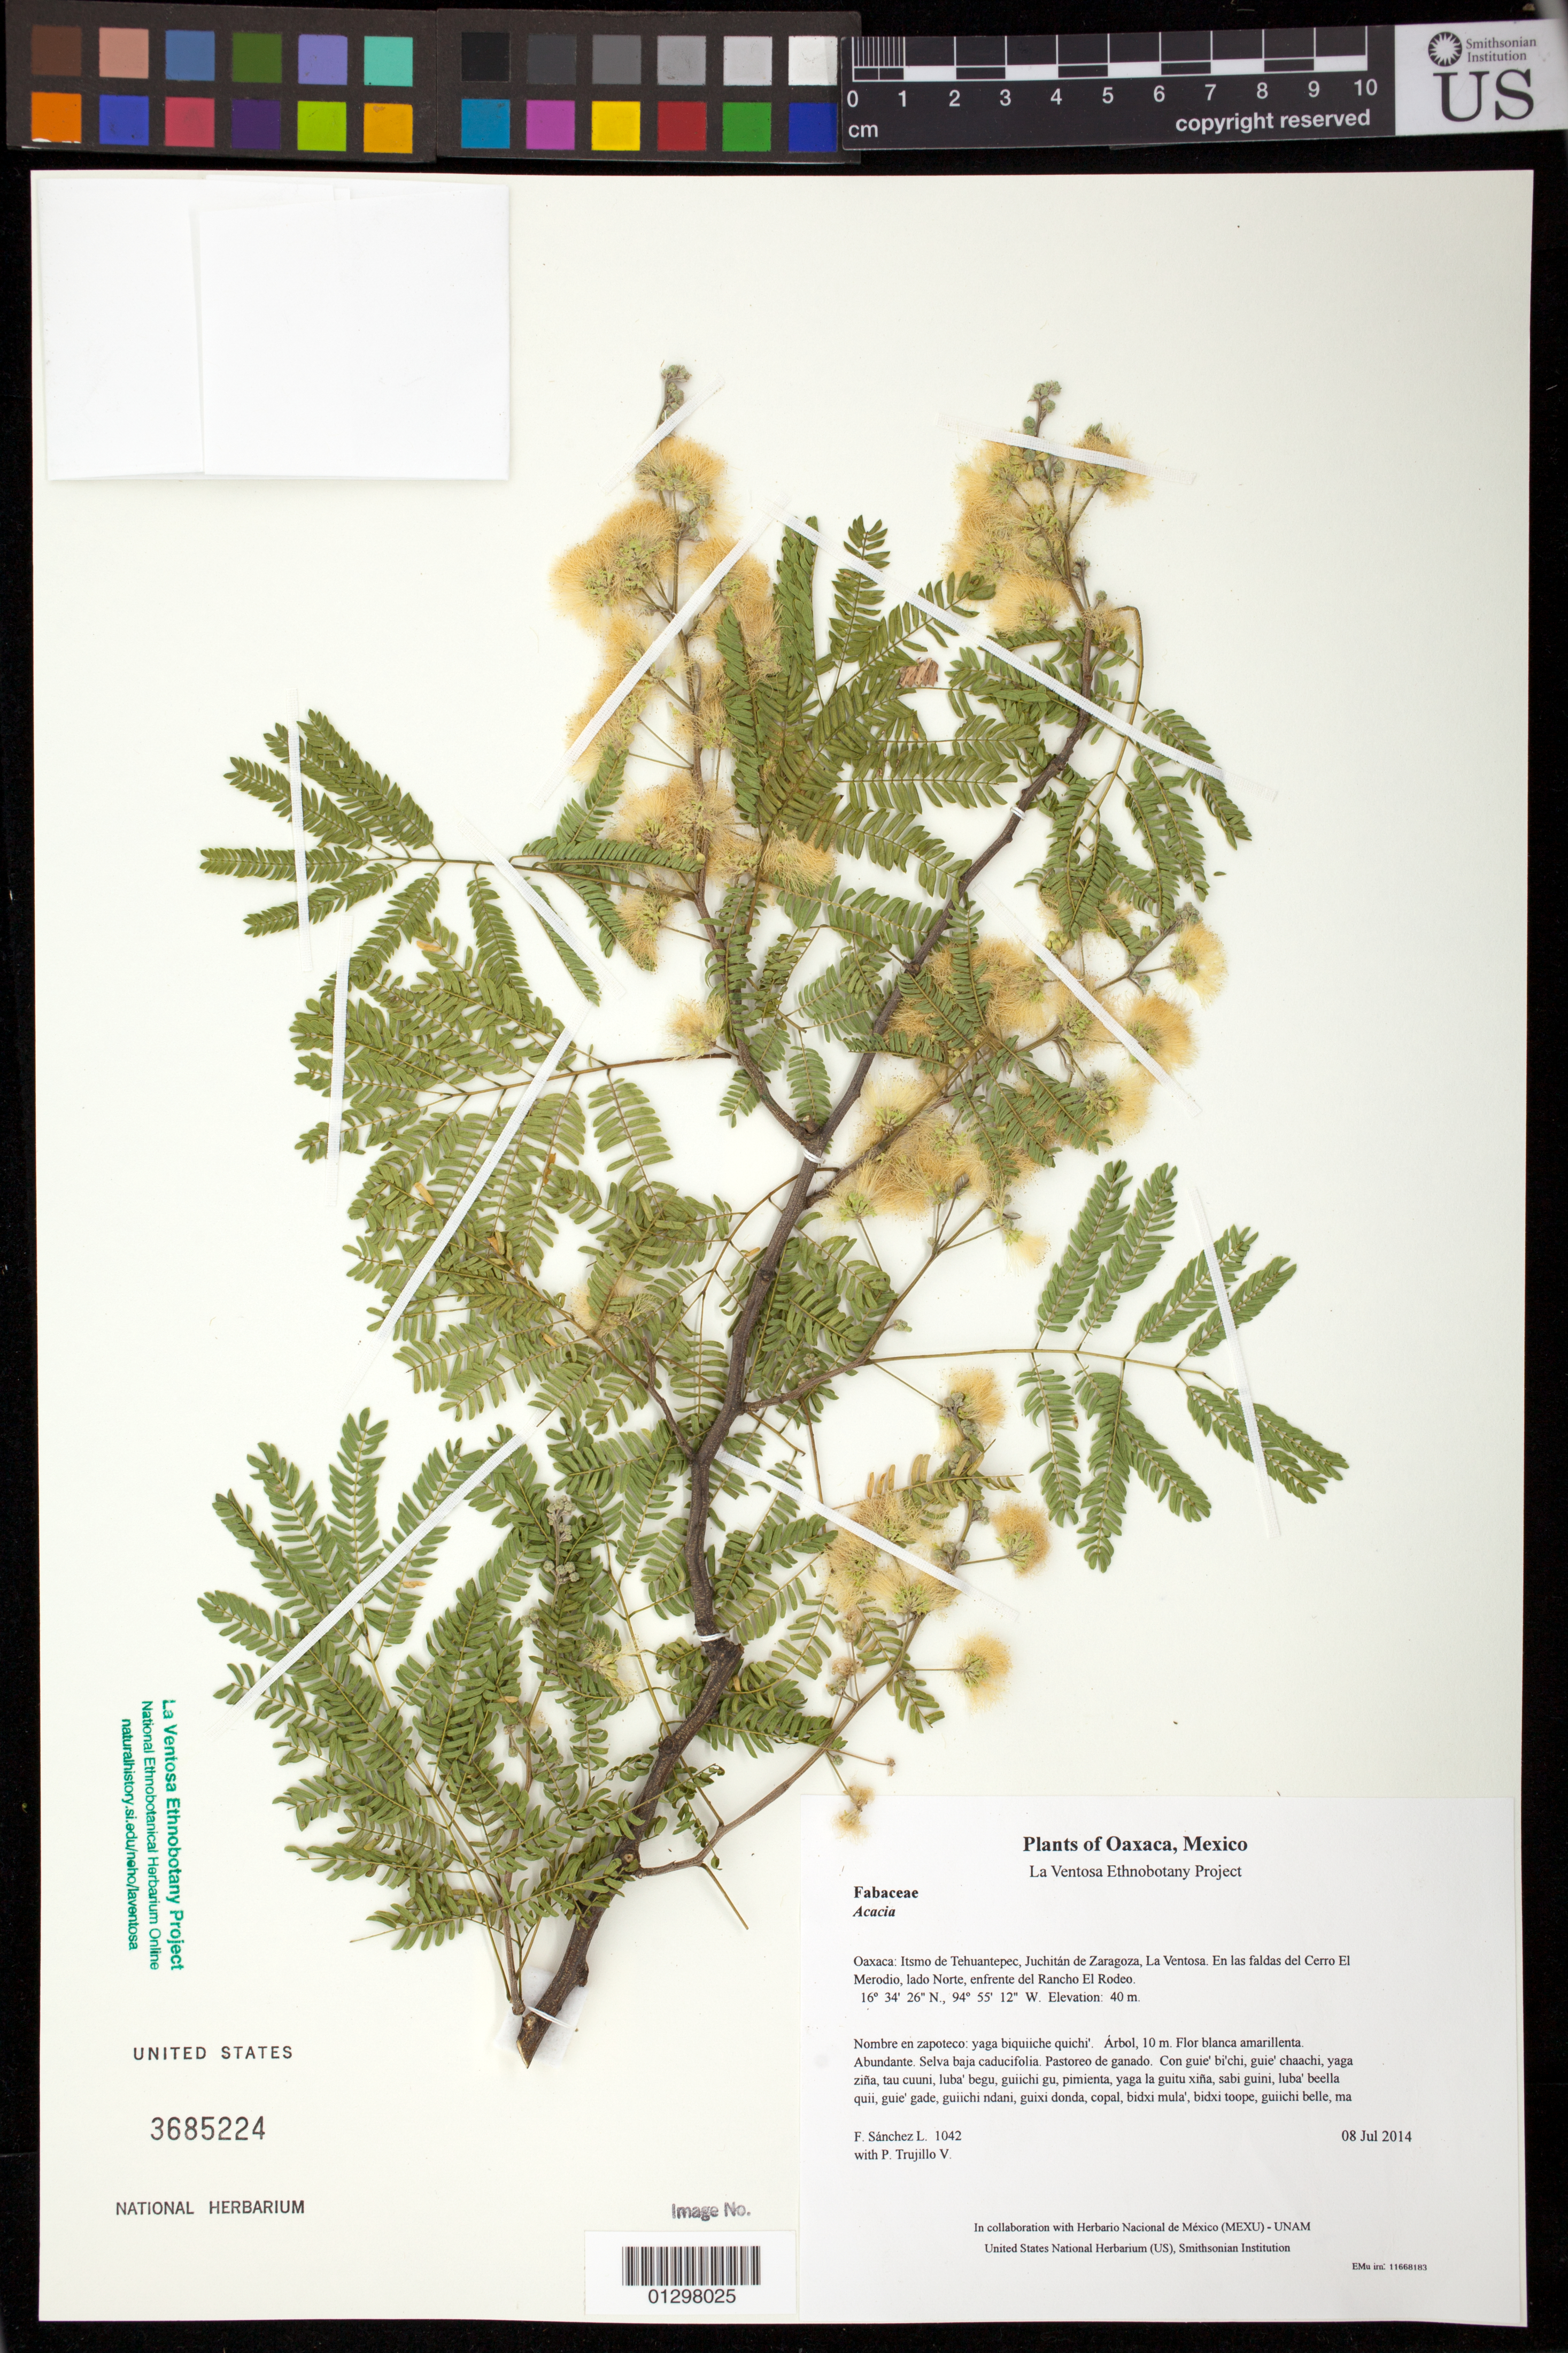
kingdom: Plantae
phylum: Tracheophyta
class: Magnoliopsida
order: Fabales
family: Fabaceae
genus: Havardia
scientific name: Havardia pallens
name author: (Benth.) Britton & Rose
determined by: Rico, L.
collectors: F. Sánchez L. & P. Trujillo V.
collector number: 1042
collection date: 2014-07-08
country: Mexico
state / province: Oaxaca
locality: Itsmo de Tehuantepec, Juchitán de Zaragoza, La Ventosa. En las faldas del Cerro El Merodio, lado Norte, enfrente del Rancho El Rodeo.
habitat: Selva baja caducifolia. Pastoreo de ganado.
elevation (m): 40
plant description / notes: JEBOT, MEXU, SERO, US; Yaga. 10 m. Guie' naquichi' naguchi ga. Stale.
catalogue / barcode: US 3685224